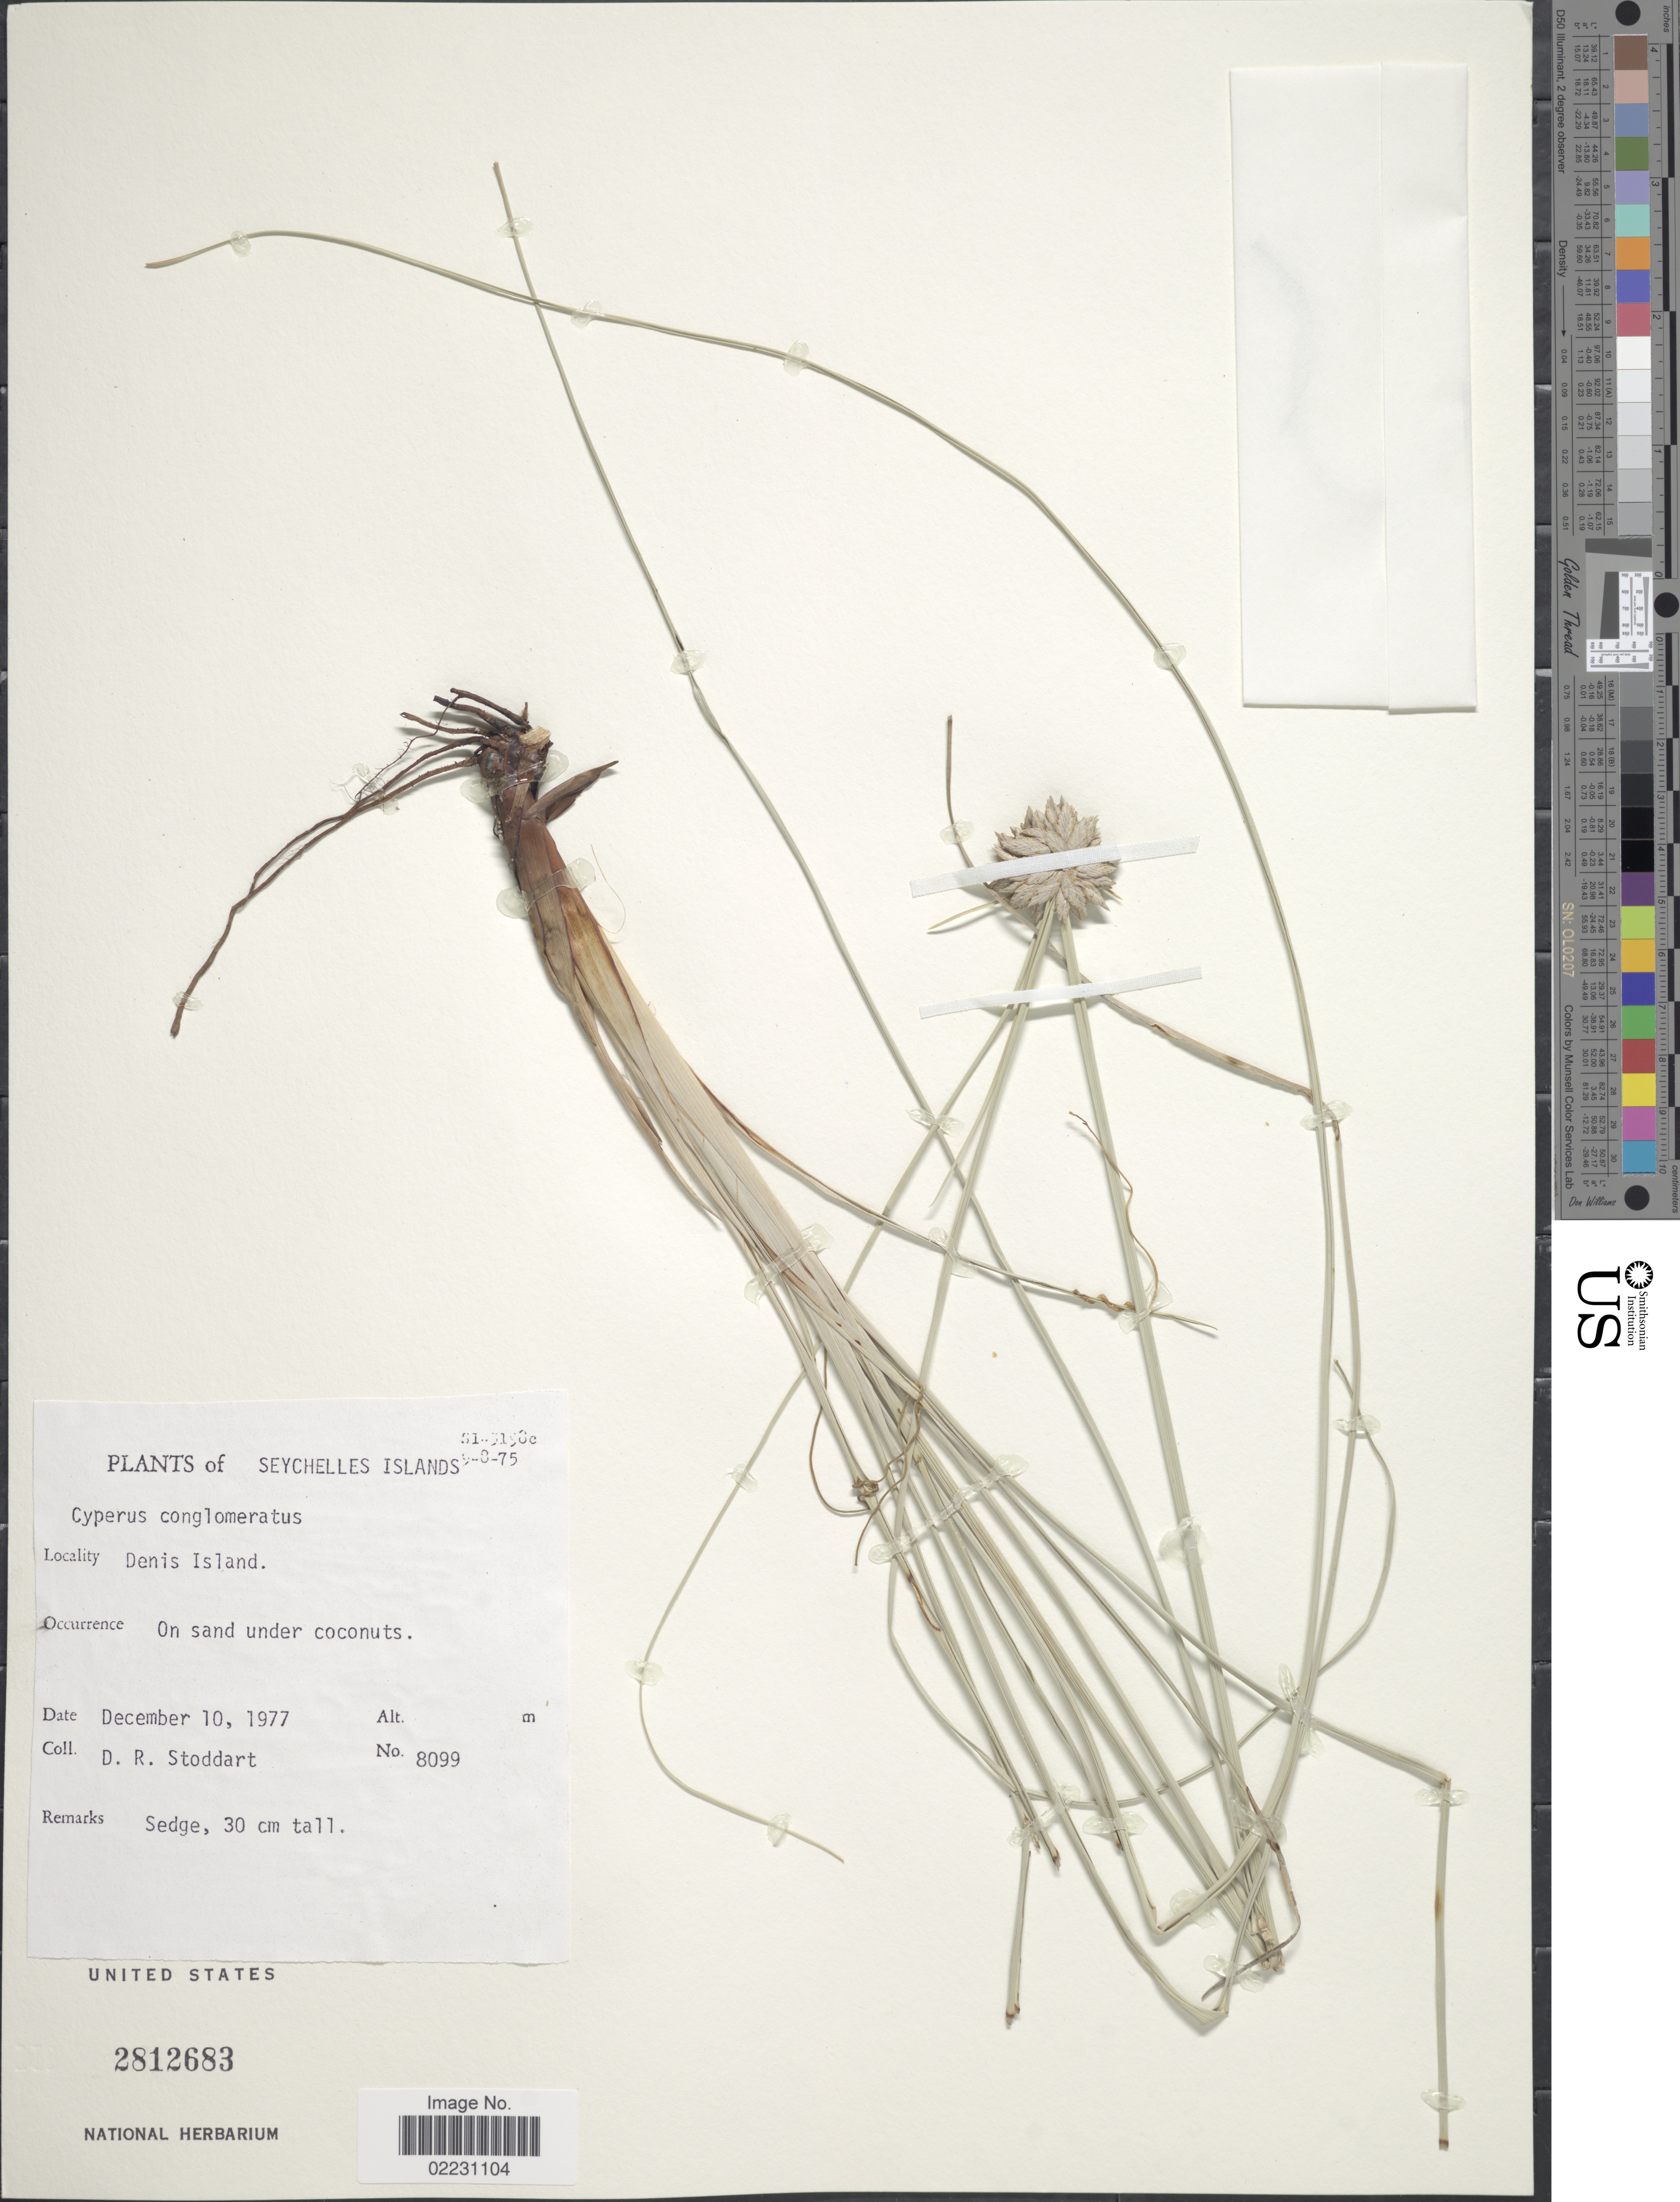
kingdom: Plantae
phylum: Tracheophyta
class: Liliopsida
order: Poales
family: Cyperaceae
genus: Cyperus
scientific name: Cyperus conglomeratus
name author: Rottb.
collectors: D. R. Stoddart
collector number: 8099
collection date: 1977-09-10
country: Seychelles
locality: Seychelles Islands, Denis Island.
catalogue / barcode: US 2812683